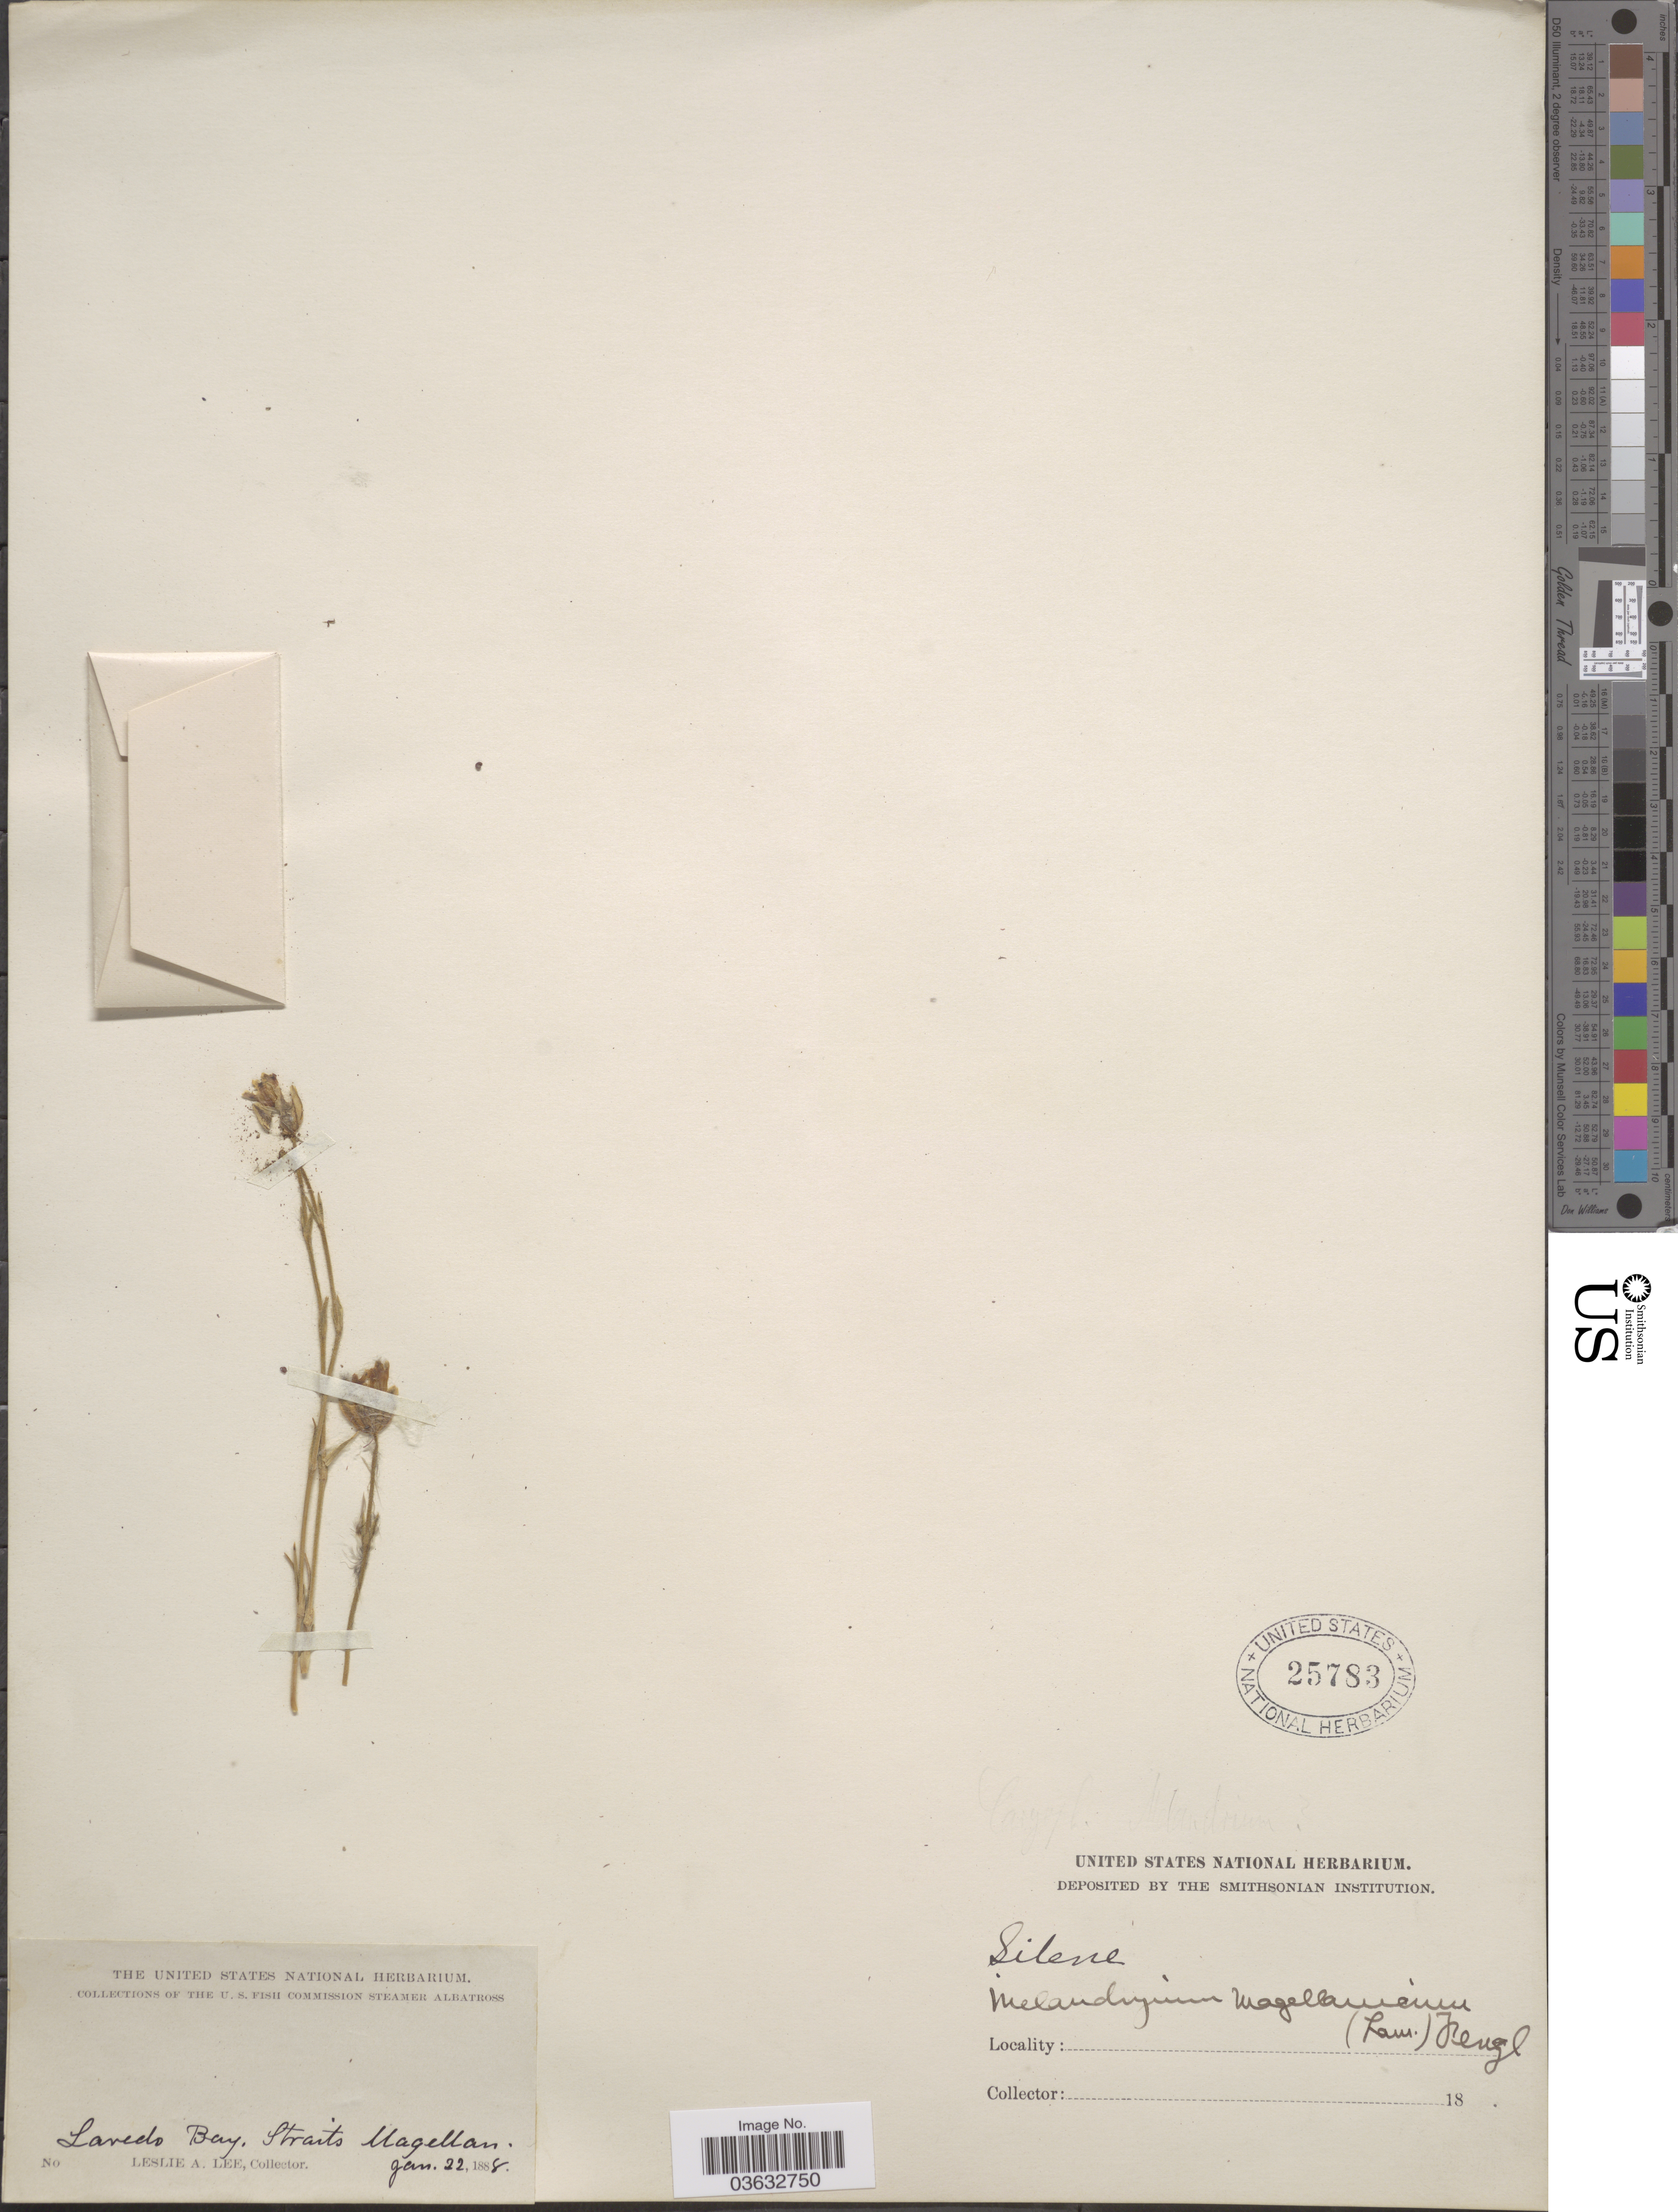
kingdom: Plantae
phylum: Tracheophyta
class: Magnoliopsida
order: Caryophyllales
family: Caryophyllaceae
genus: Silene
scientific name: Silene magellanica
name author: Bocquet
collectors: L. Lee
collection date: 1888-01-22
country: Chile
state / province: Magallanes y de la Antártica Chilena (XII)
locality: Laredo Bay. Straits Magellan.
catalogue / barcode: US 25783